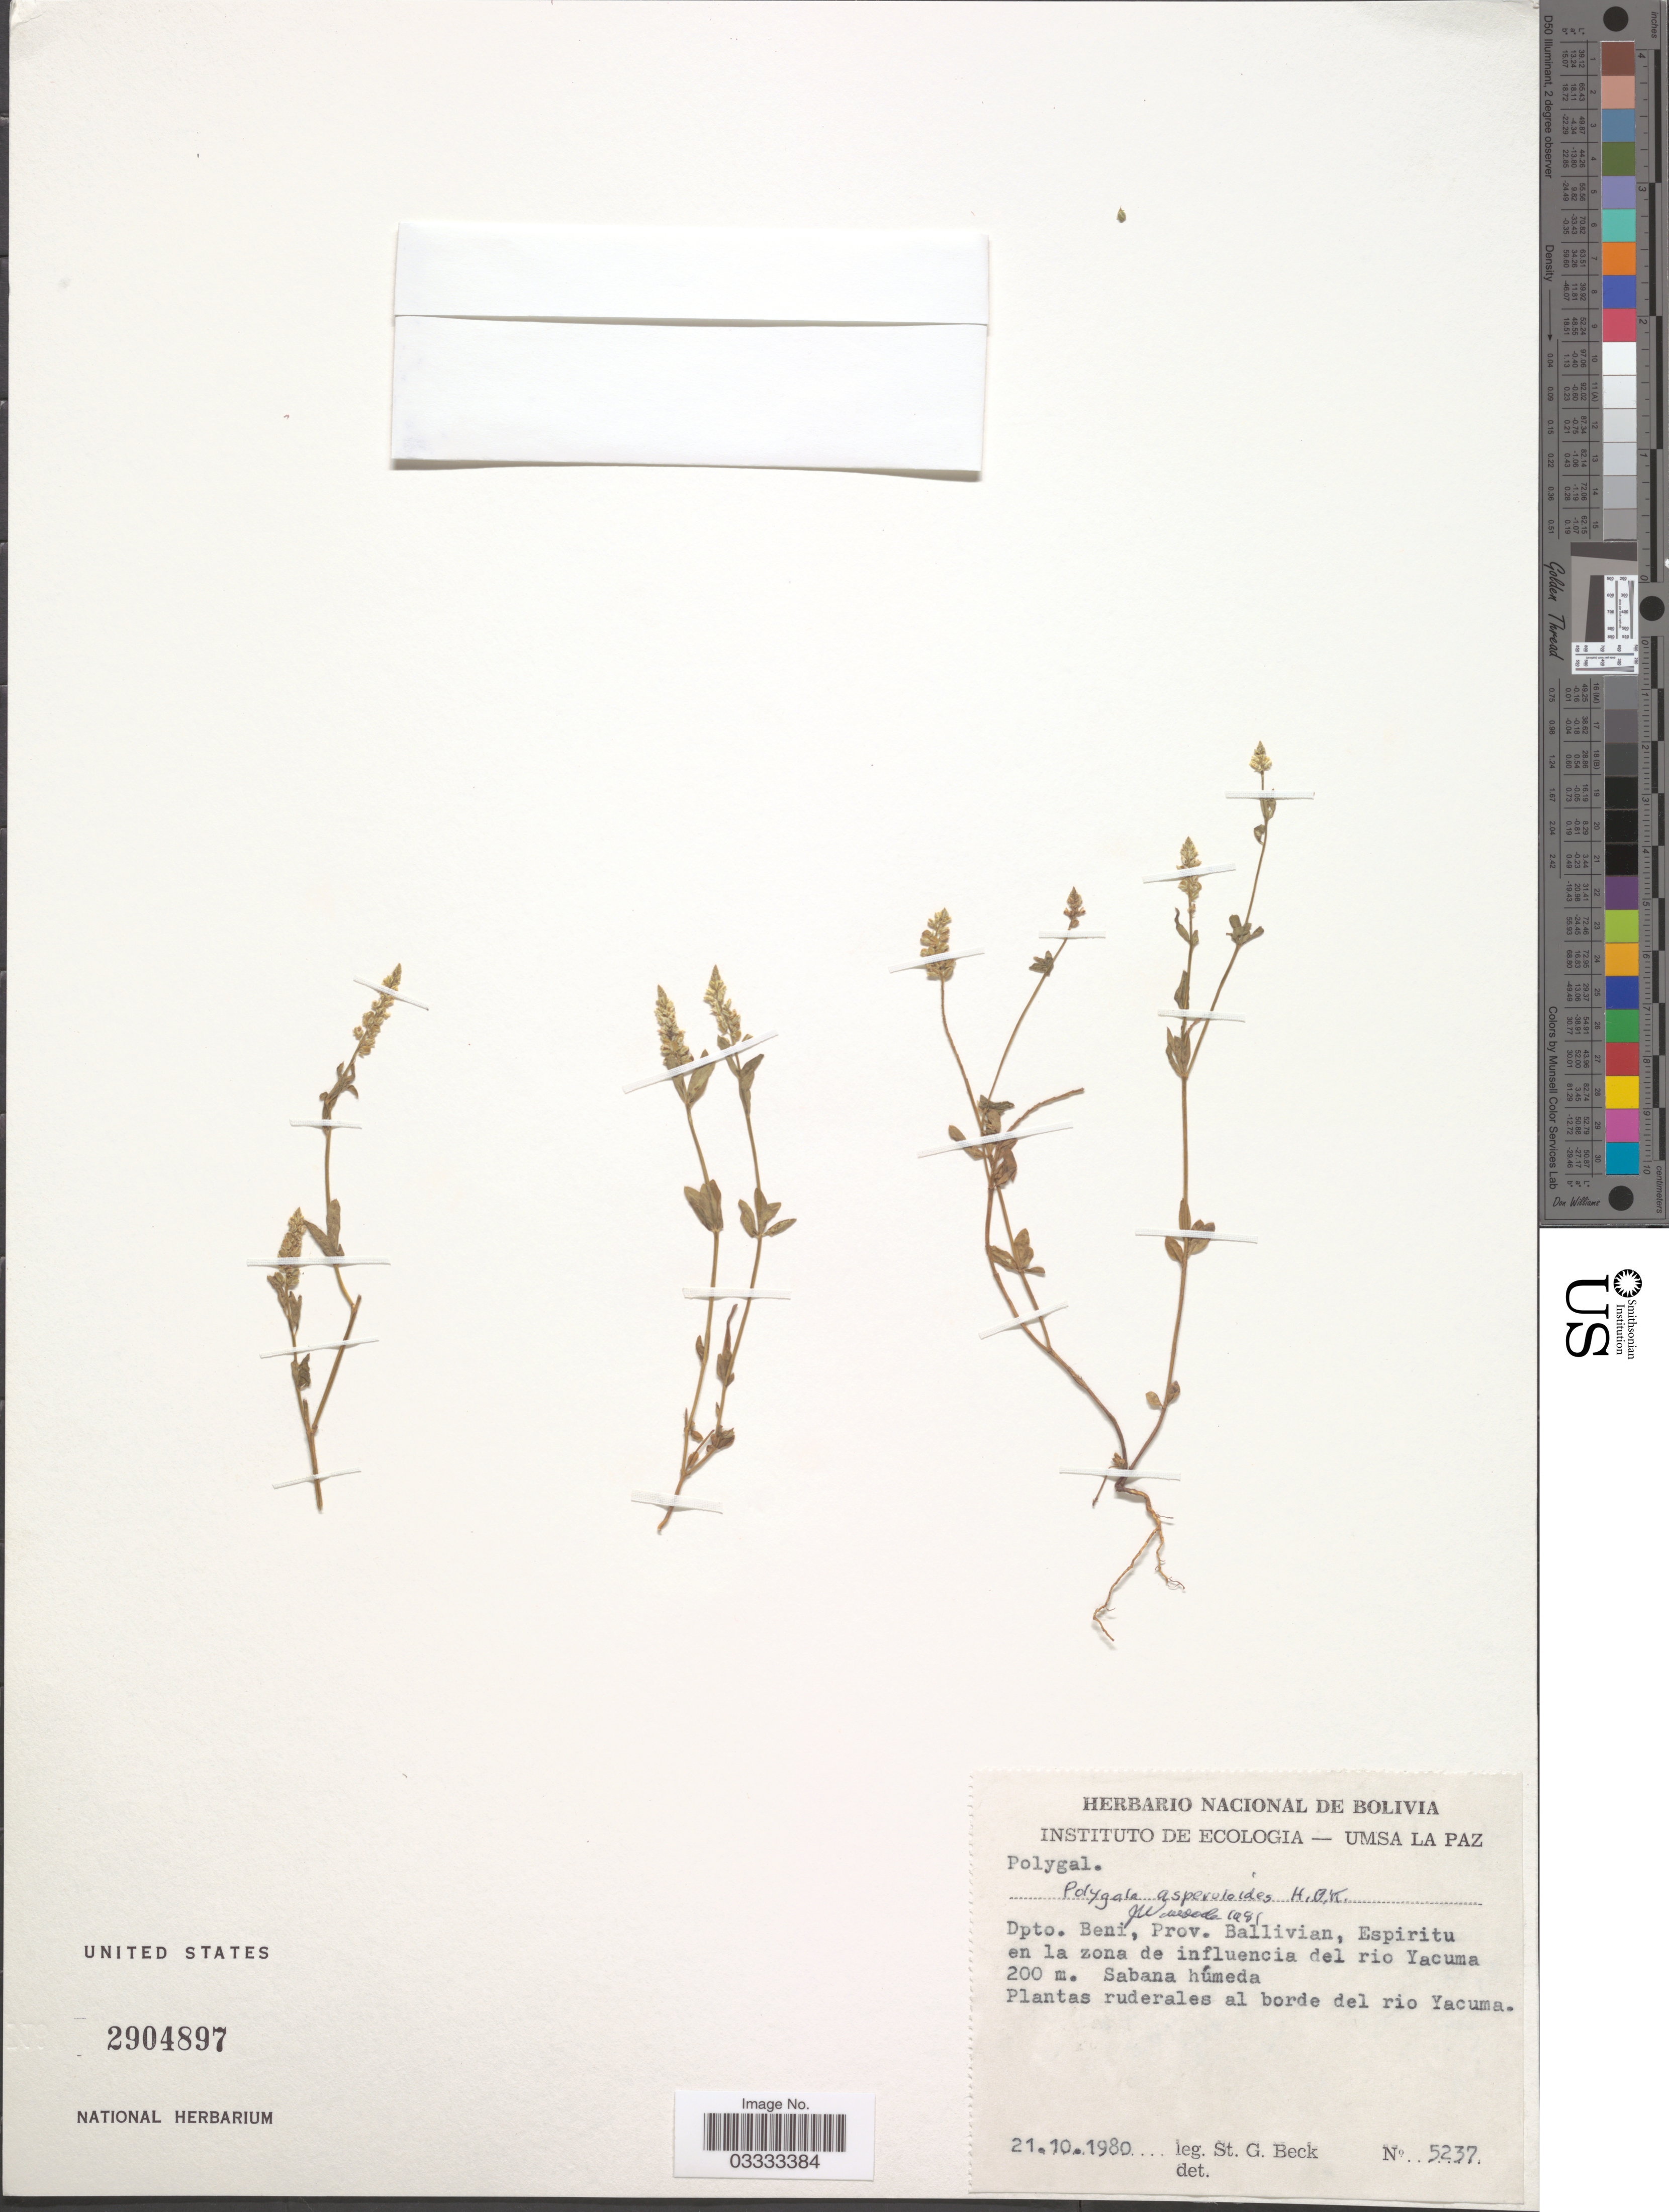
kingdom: Plantae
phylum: Tracheophyta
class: Magnoliopsida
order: Fabales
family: Polygalaceae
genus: Polygala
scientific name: Polygala asperuloides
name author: Kunth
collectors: S. G. Beck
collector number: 5237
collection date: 1980-10-21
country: Bolivia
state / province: Beni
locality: Dpto. Beni, Prov. Ballivian, Espiritu en la zona de influencia del rio Yacuma. Plantas ruderales al borde del rio Yacuma.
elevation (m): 200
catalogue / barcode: US 2904897